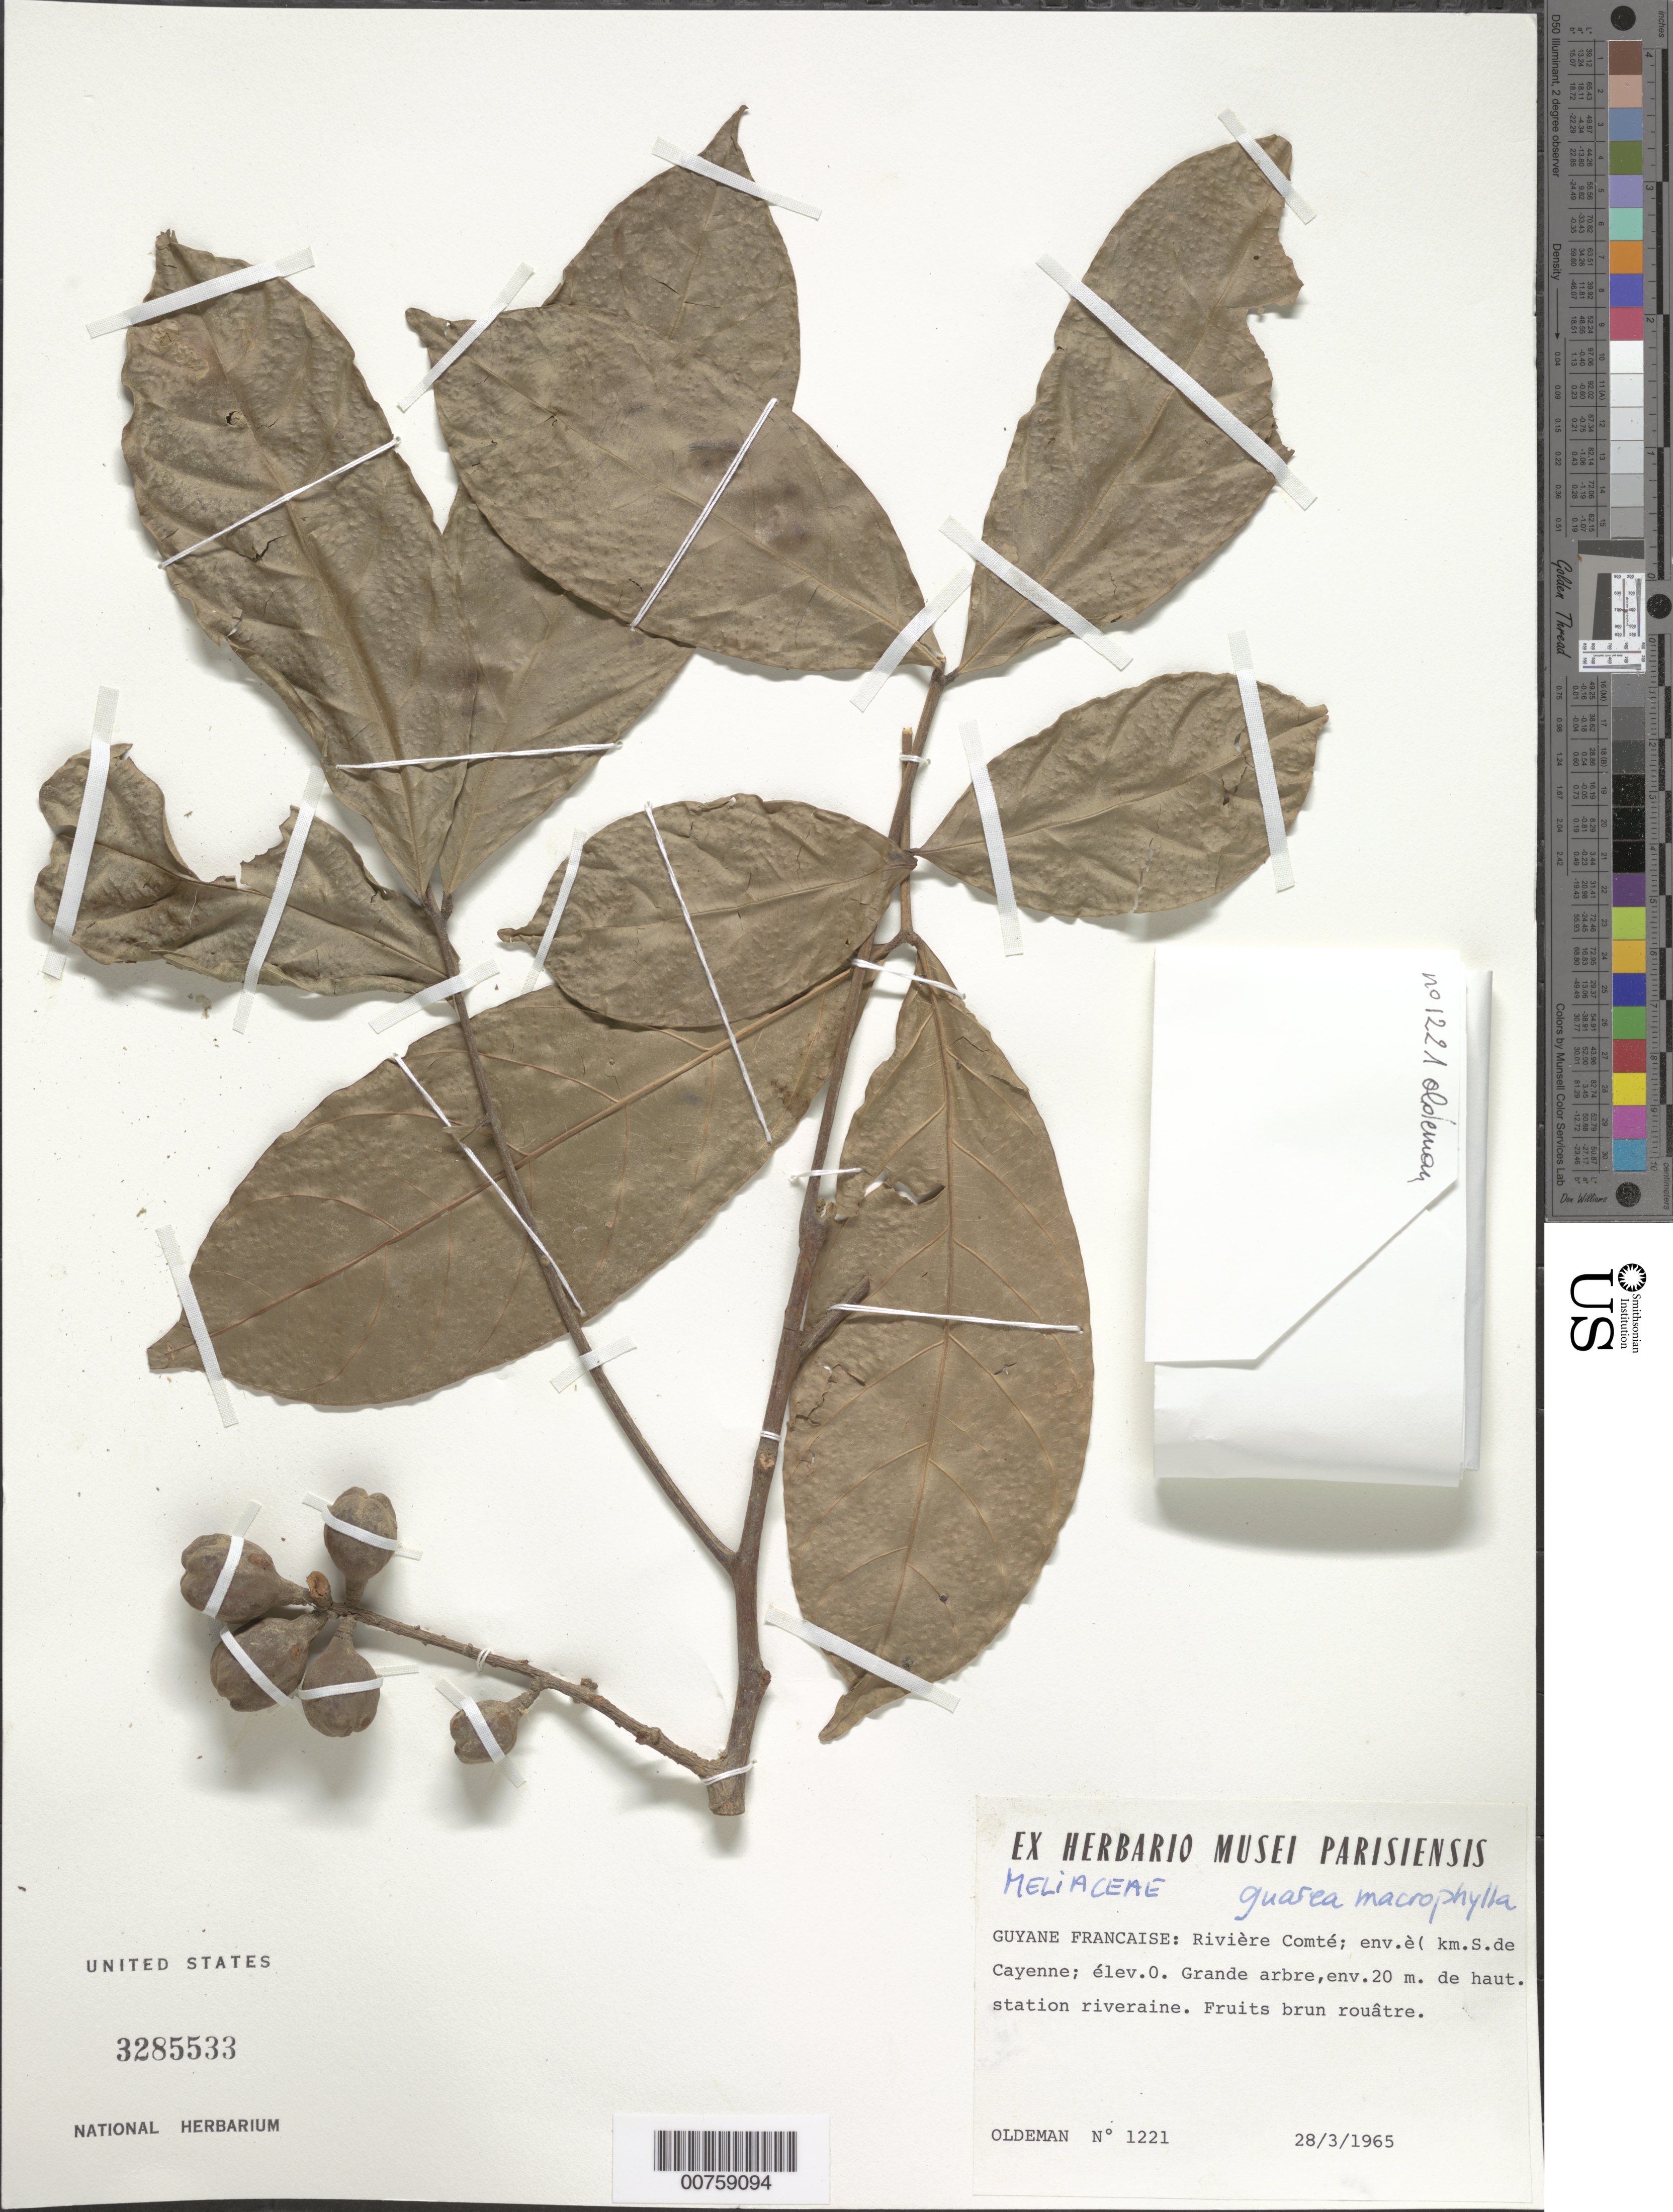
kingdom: Plantae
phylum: Tracheophyta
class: Magnoliopsida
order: Sapindales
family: Meliaceae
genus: Guarea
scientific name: Guarea macrophylla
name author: Vahl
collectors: R. Oldeman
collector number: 1221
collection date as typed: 28-Mar-65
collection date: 1965-03-28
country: French Guiana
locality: Rivière Comté, env. 75 km S de Cayenne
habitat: Riverside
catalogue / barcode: US 3285533